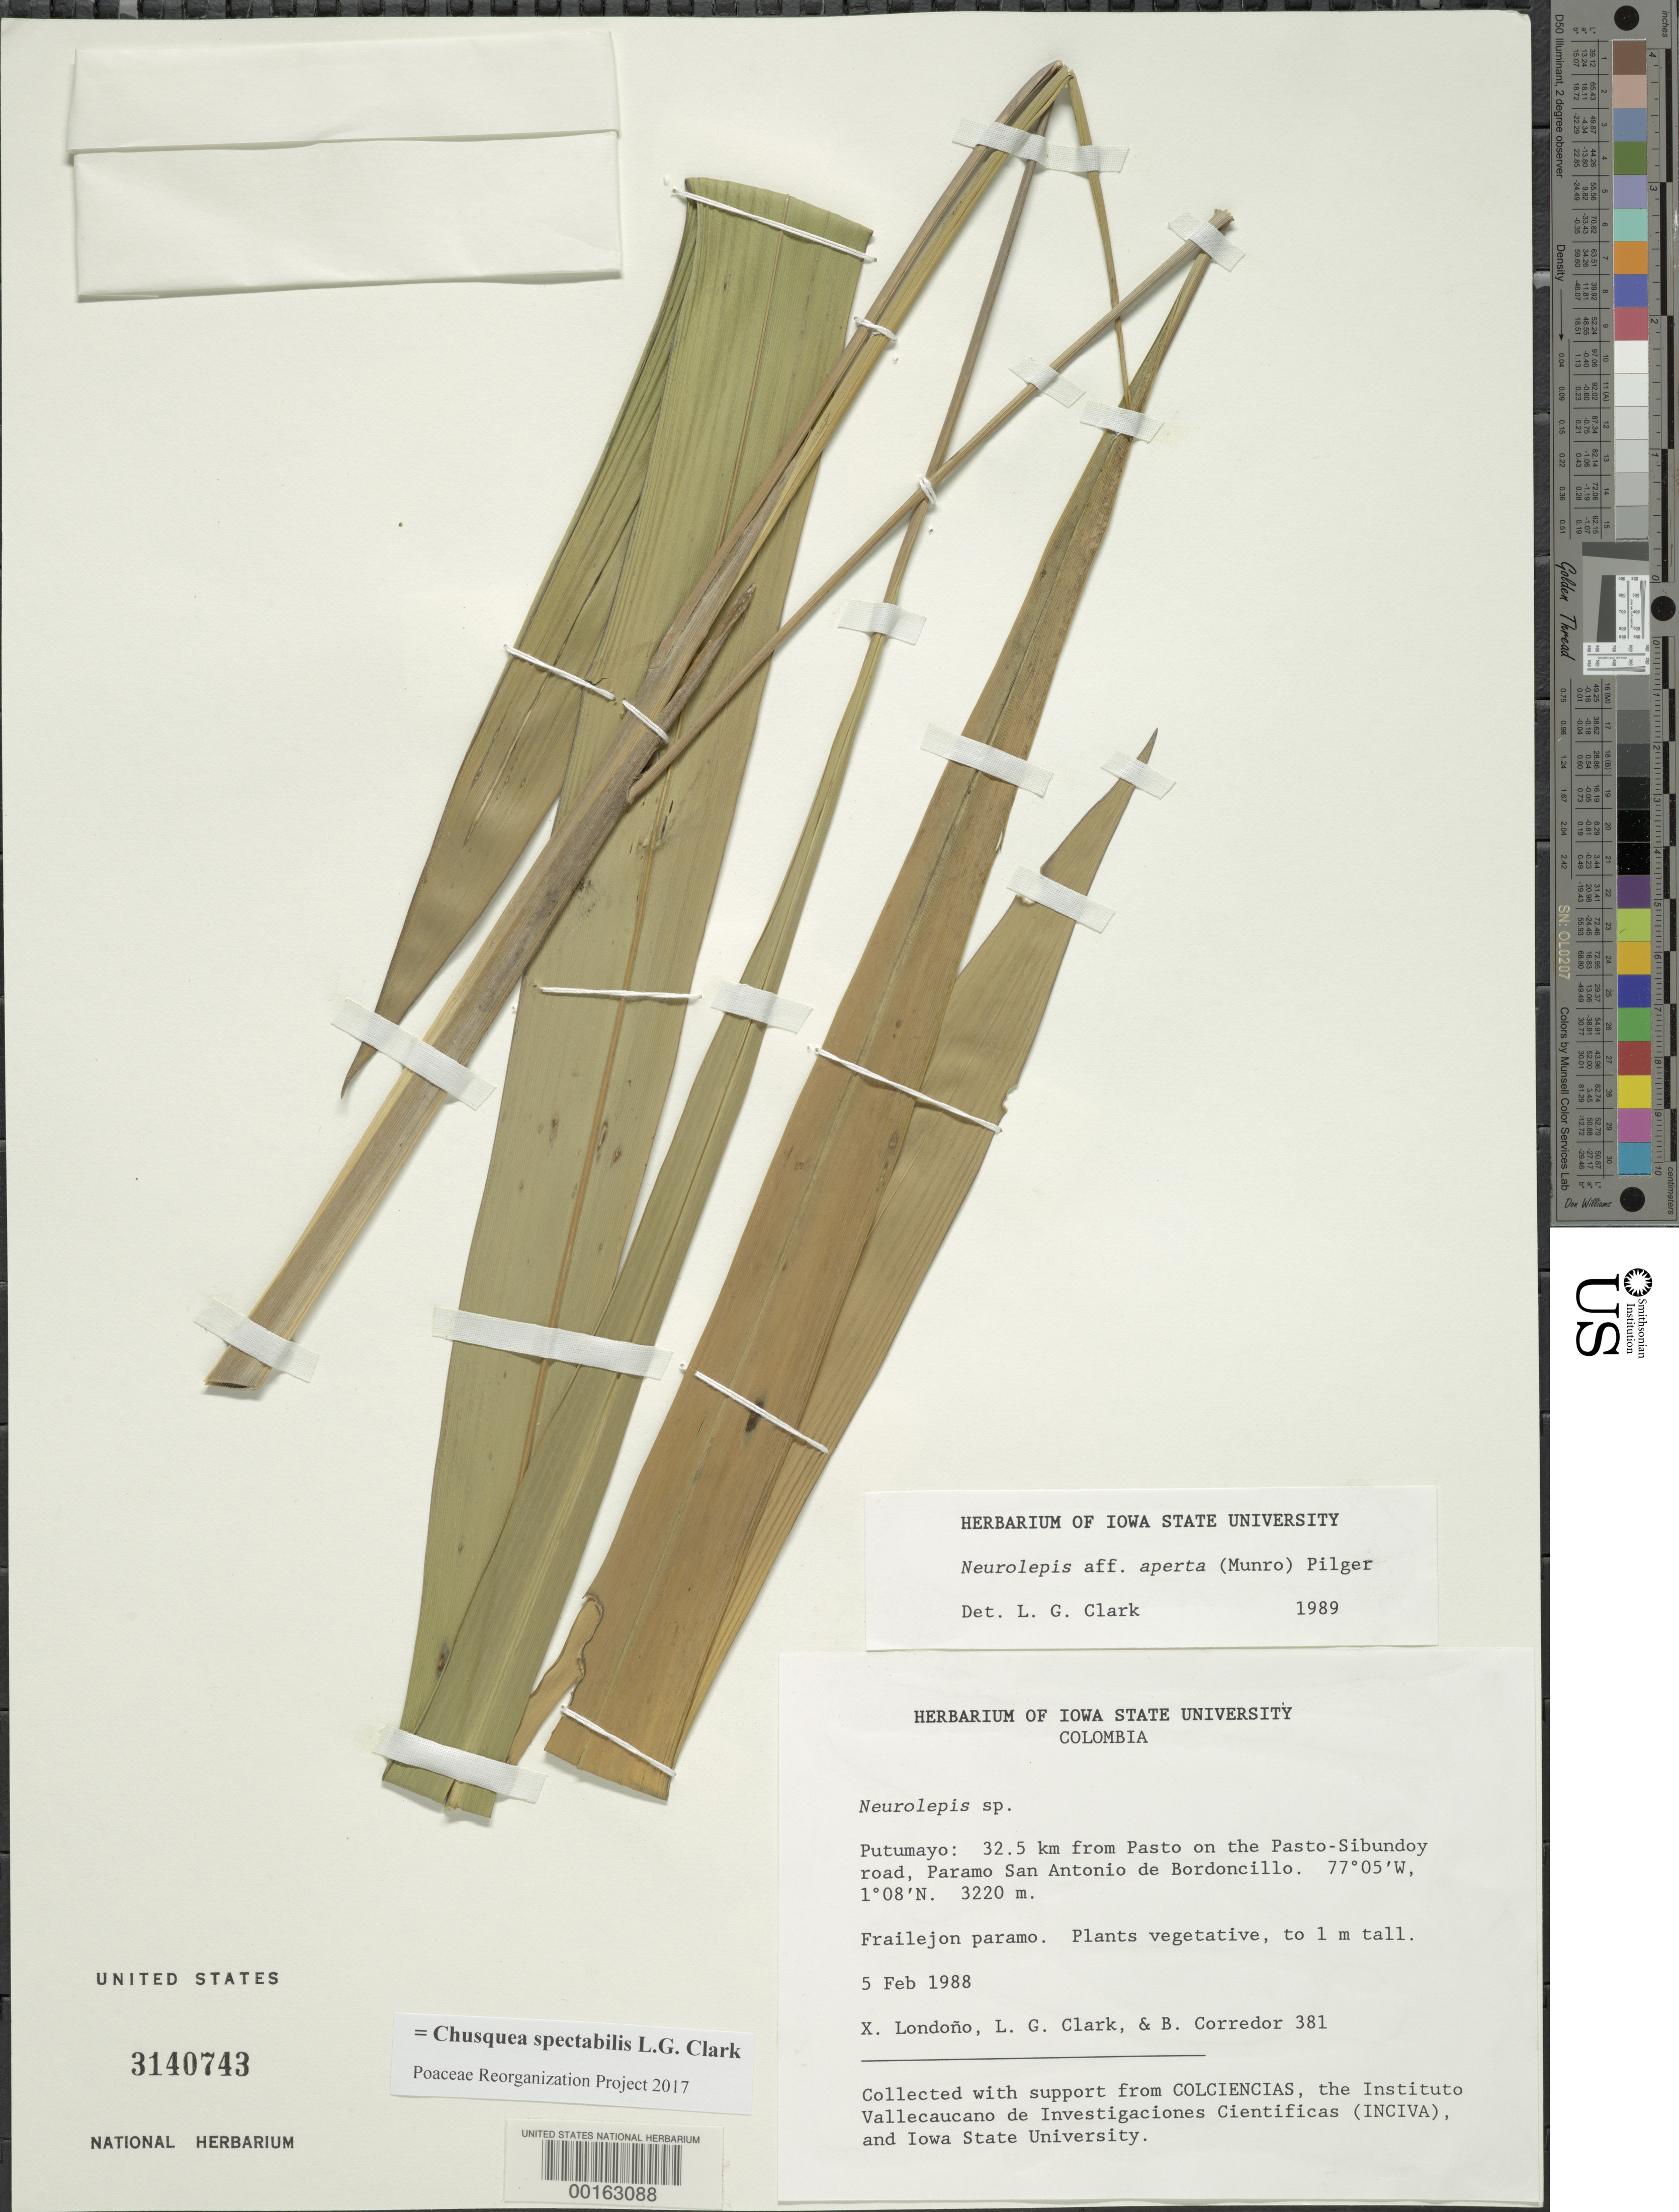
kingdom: Plantae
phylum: Tracheophyta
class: Liliopsida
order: Poales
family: Poaceae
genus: Chusquea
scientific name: Chusquea spectabilis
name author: L.G. Clark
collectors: X. Londoño, L. G. Clark & B. Corredor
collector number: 381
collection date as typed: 05 Feb 1988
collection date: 1988-02-05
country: Colombia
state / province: Putumayo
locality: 32.5 km from Pasto on the Pasto-Sibundoy road, Paramo San Antonia de Bordoncillo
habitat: Frailejon paramo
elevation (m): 3220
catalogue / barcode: US 3140743